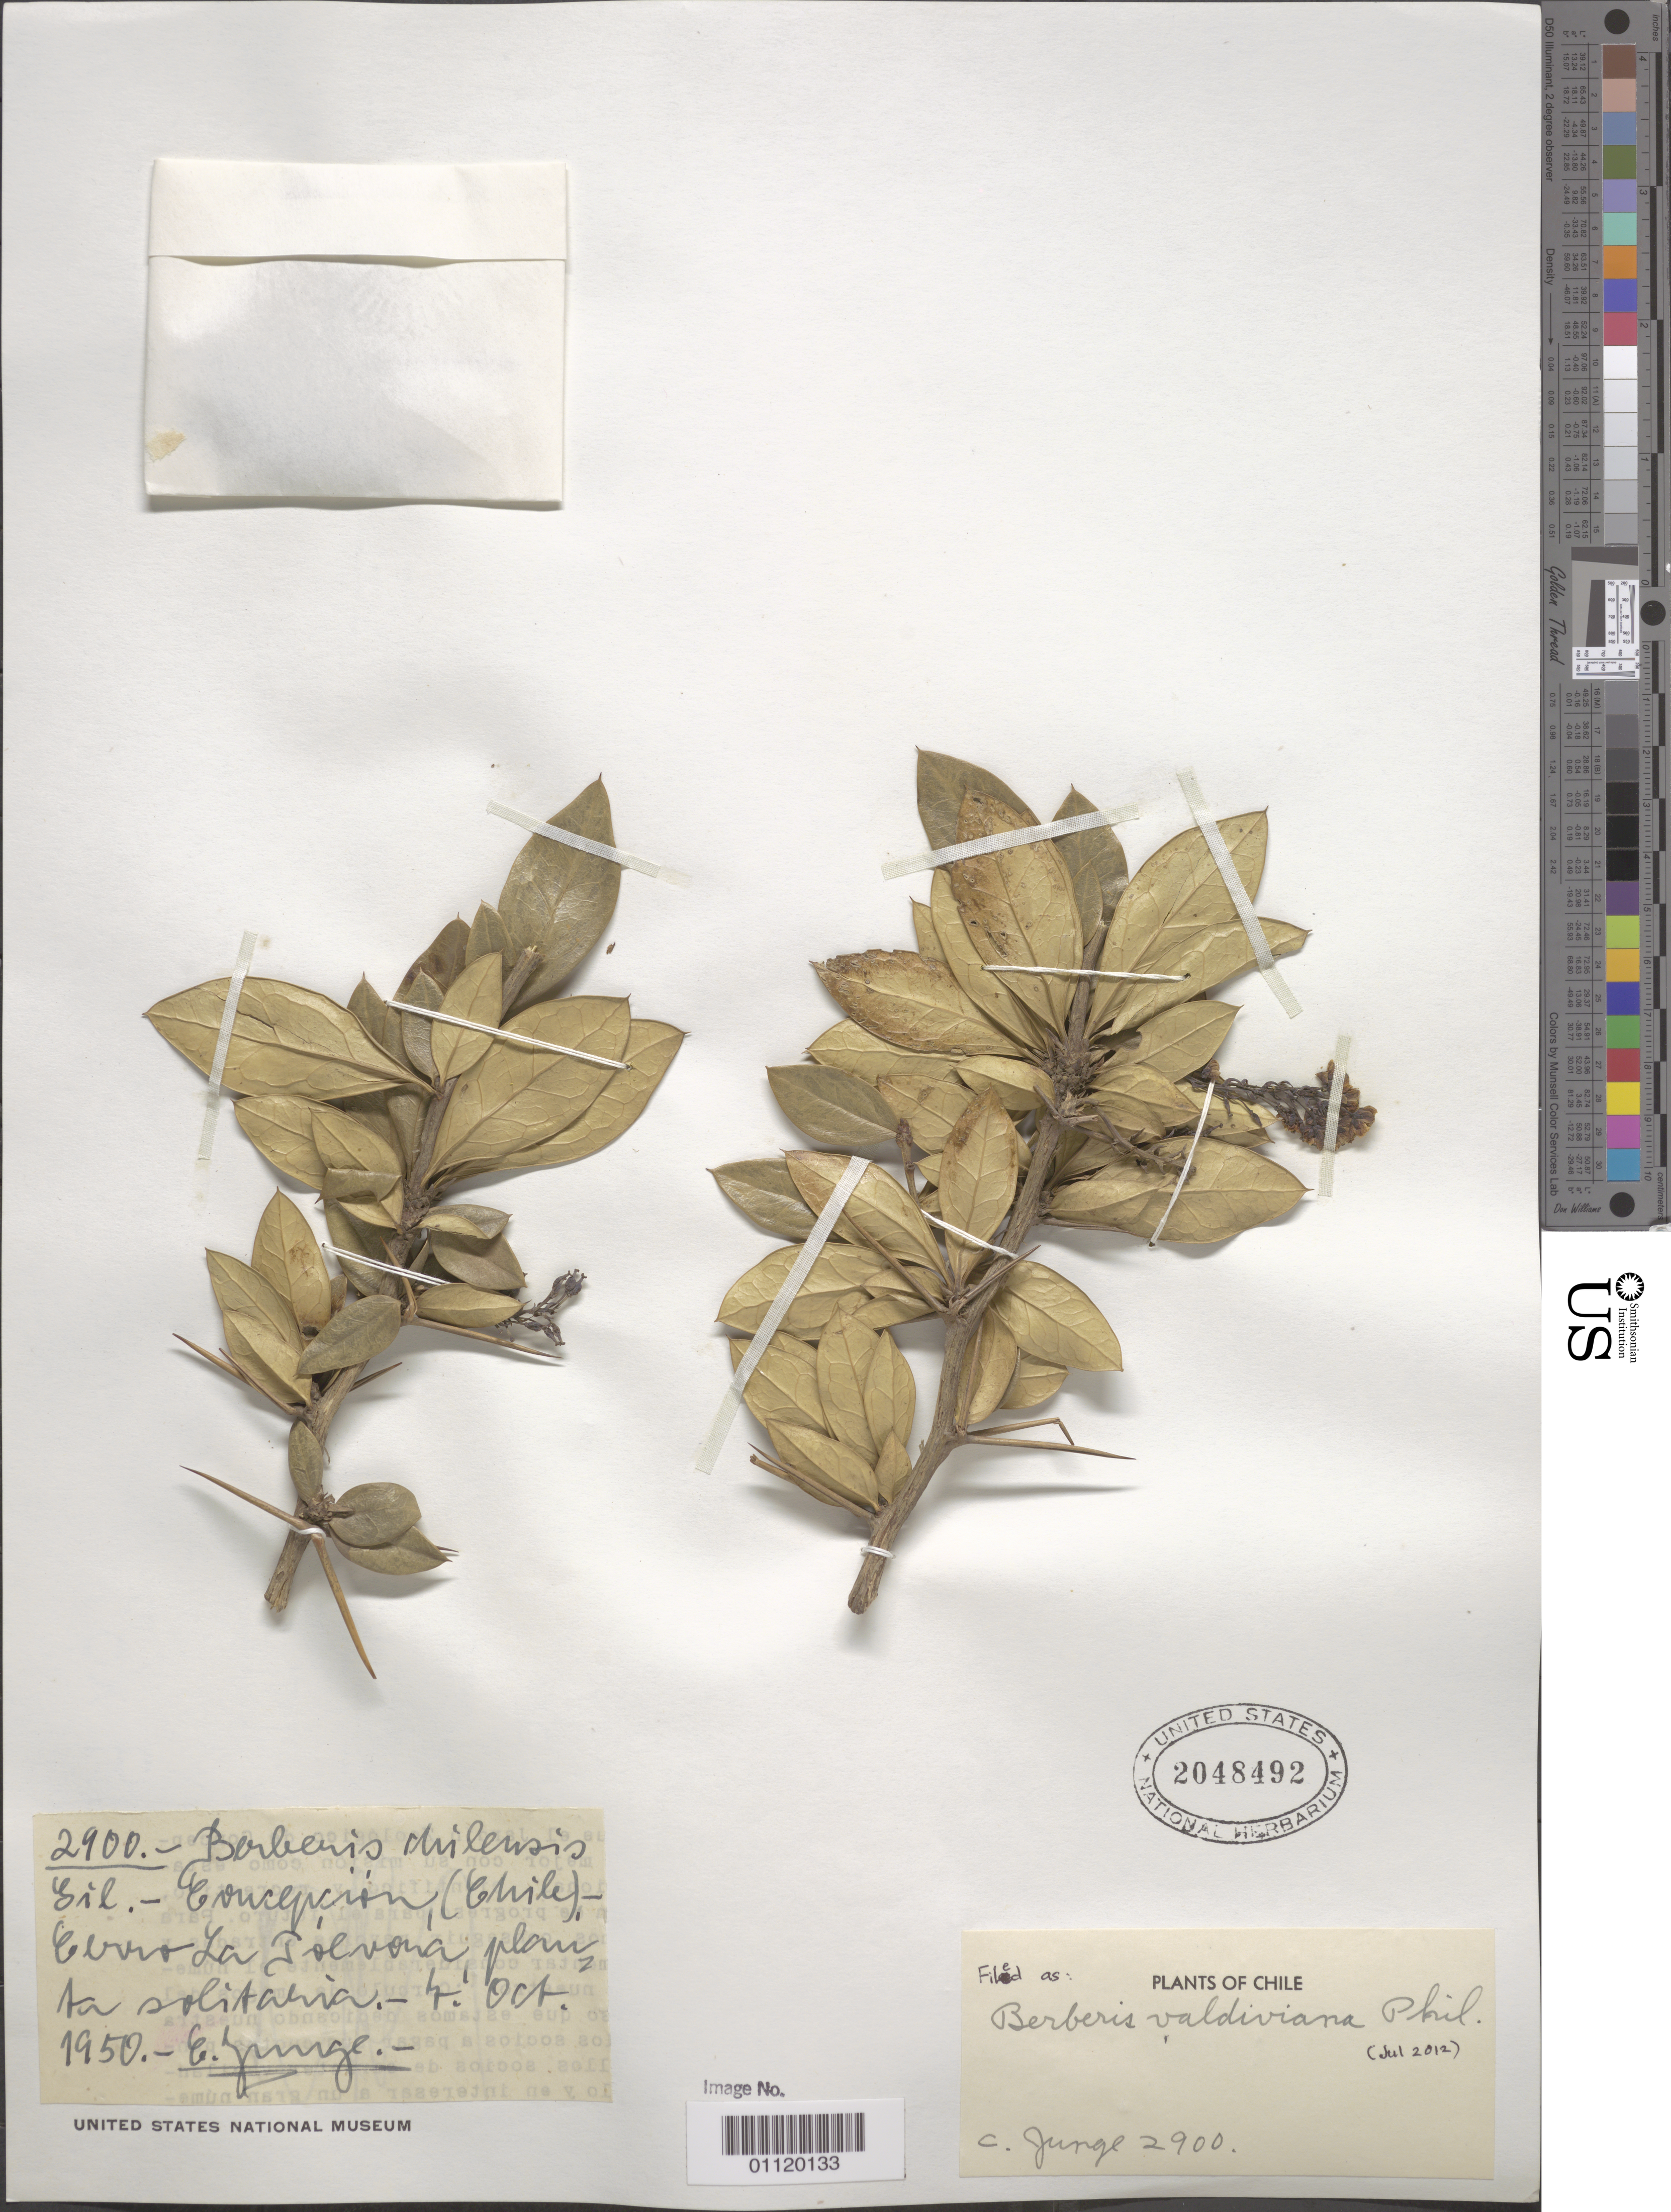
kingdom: Plantae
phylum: Tracheophyta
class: Magnoliopsida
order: Ranunculales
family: Berberidaceae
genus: Berberis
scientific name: Berberis valdiviana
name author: Phil.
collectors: C. Junge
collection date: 1950-10-07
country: Chile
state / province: Bio-Bío (VIII)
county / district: Concepción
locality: Cerro La Jólvoná.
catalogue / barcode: US 2048492